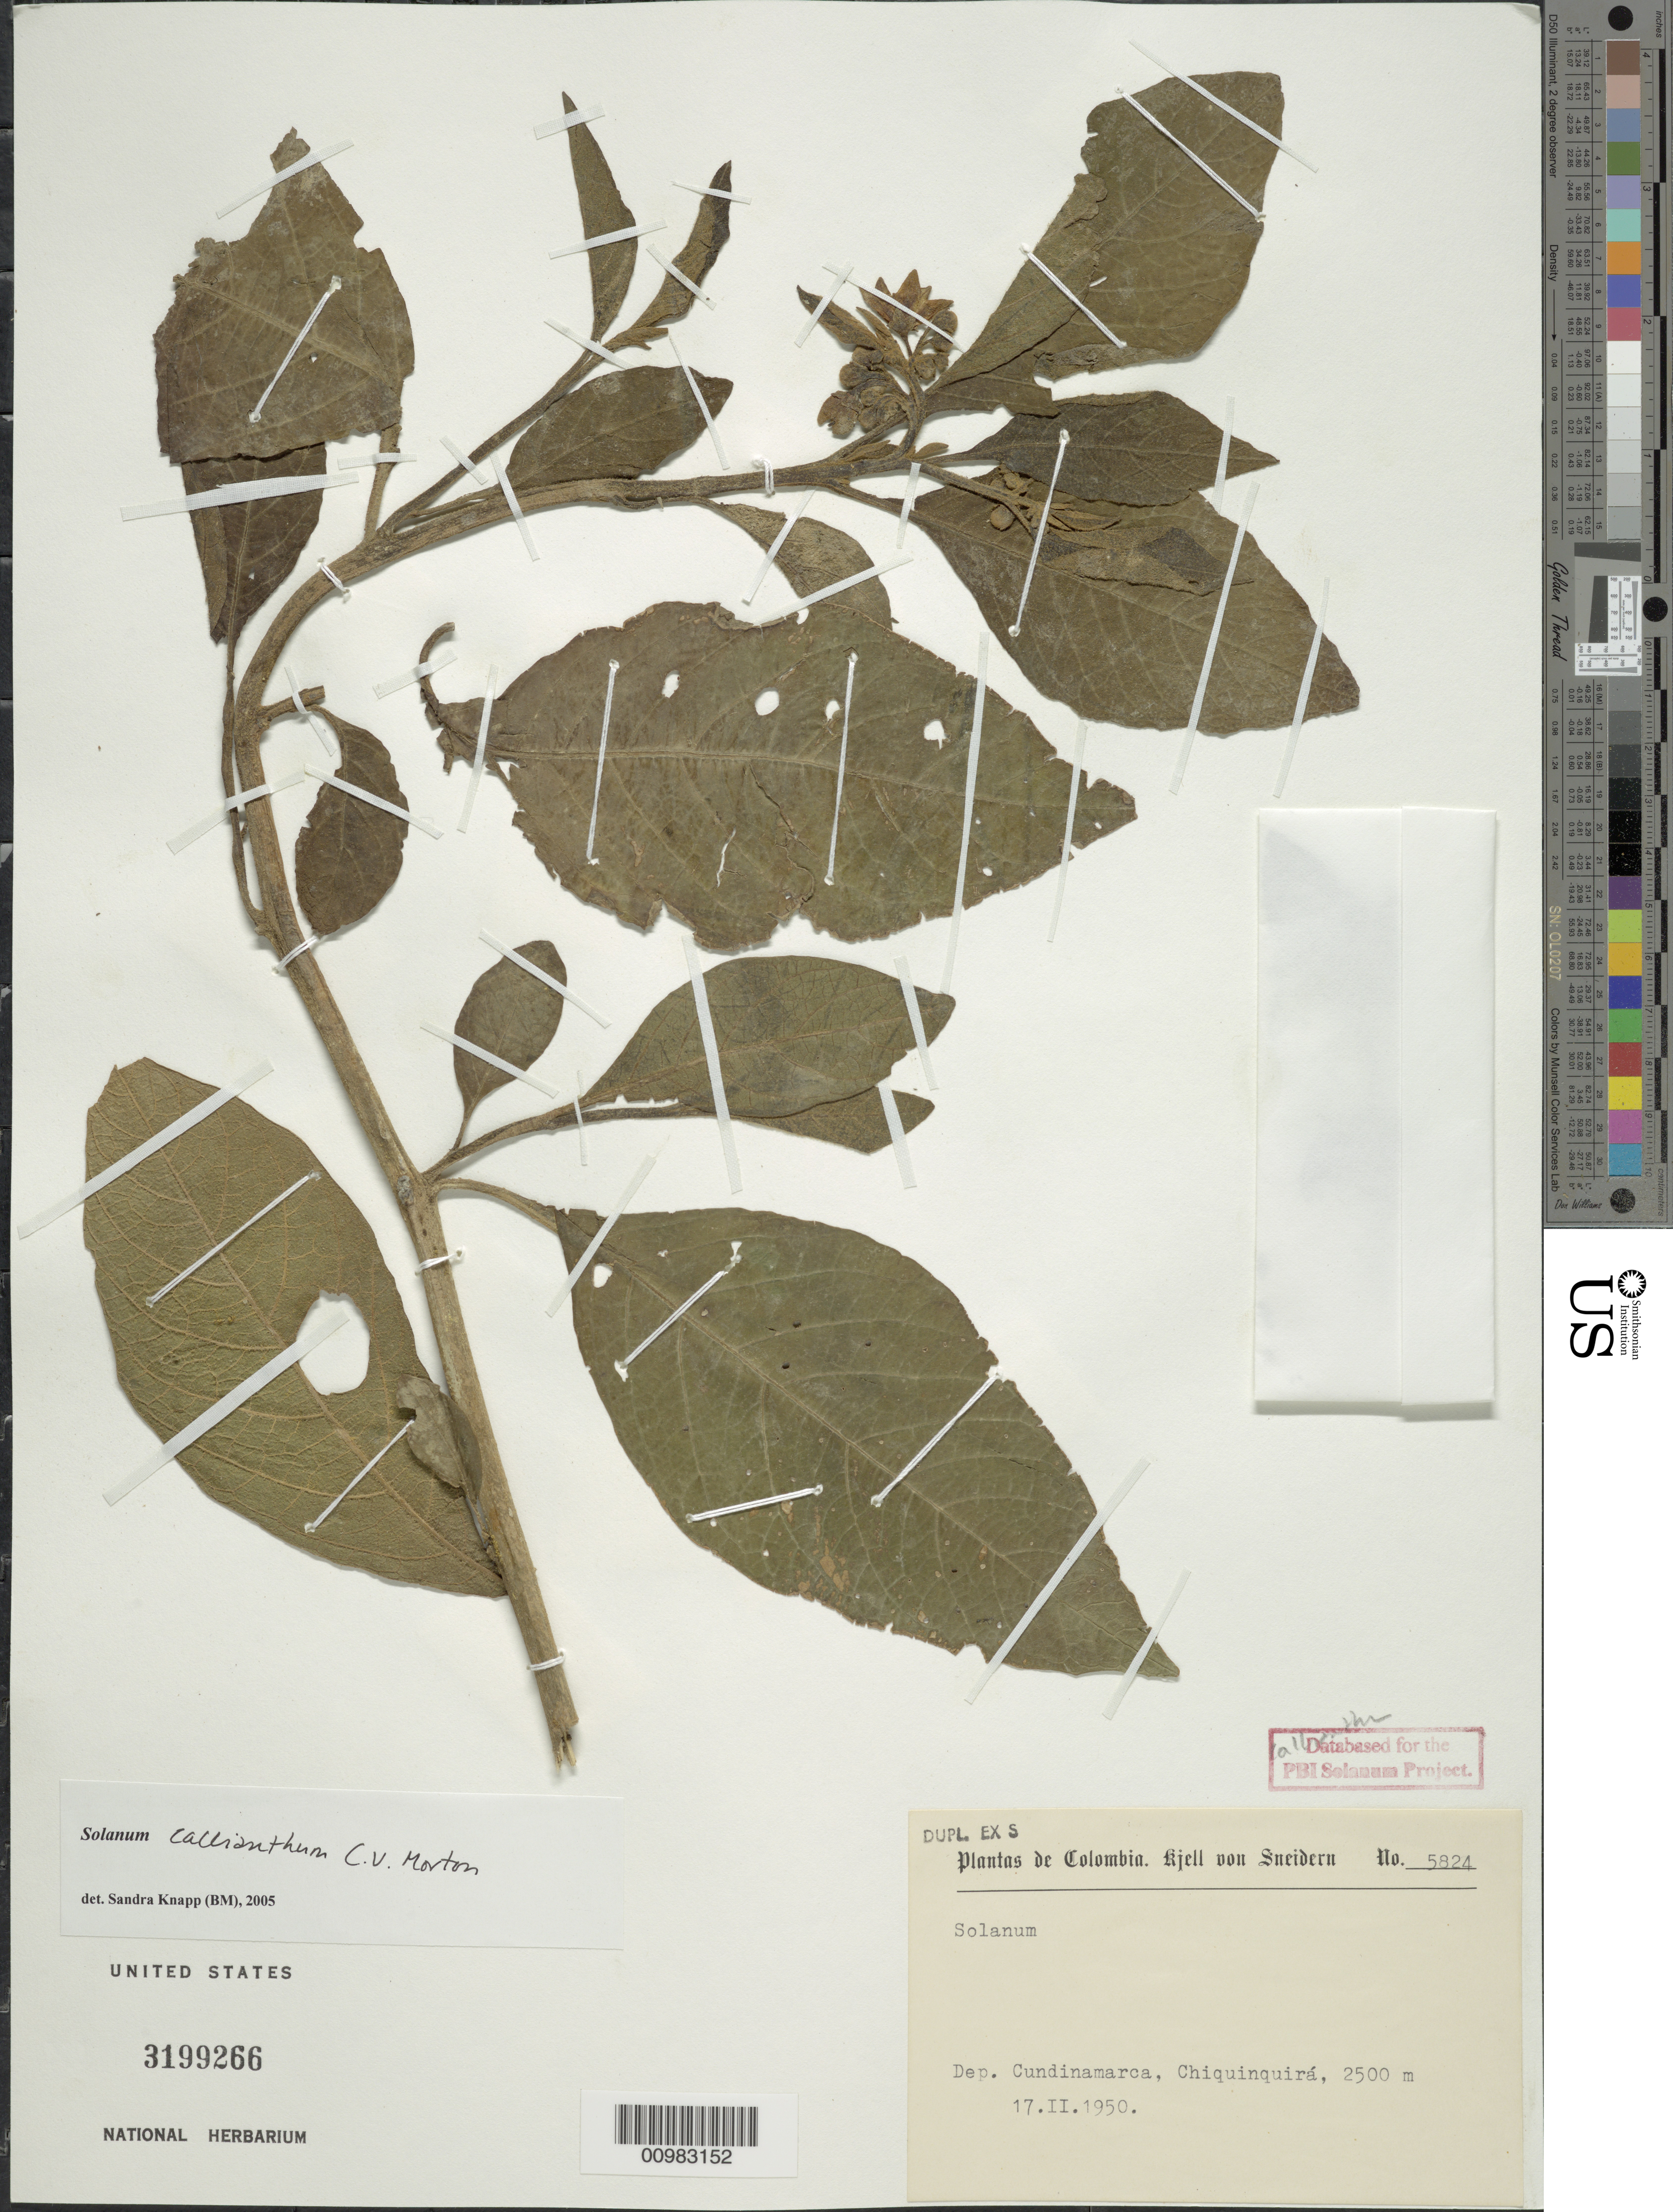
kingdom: Plantae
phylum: Tracheophyta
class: Magnoliopsida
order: Solanales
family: Solanaceae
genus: Solanum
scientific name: Solanum callianthum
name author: C.V. Morton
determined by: Knapp, S. D.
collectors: K. von Sneidern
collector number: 5824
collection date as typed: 17 Feb 1950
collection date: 1950-02-17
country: Colombia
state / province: Cundinamarca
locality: Chiquinquira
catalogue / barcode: US 3199266